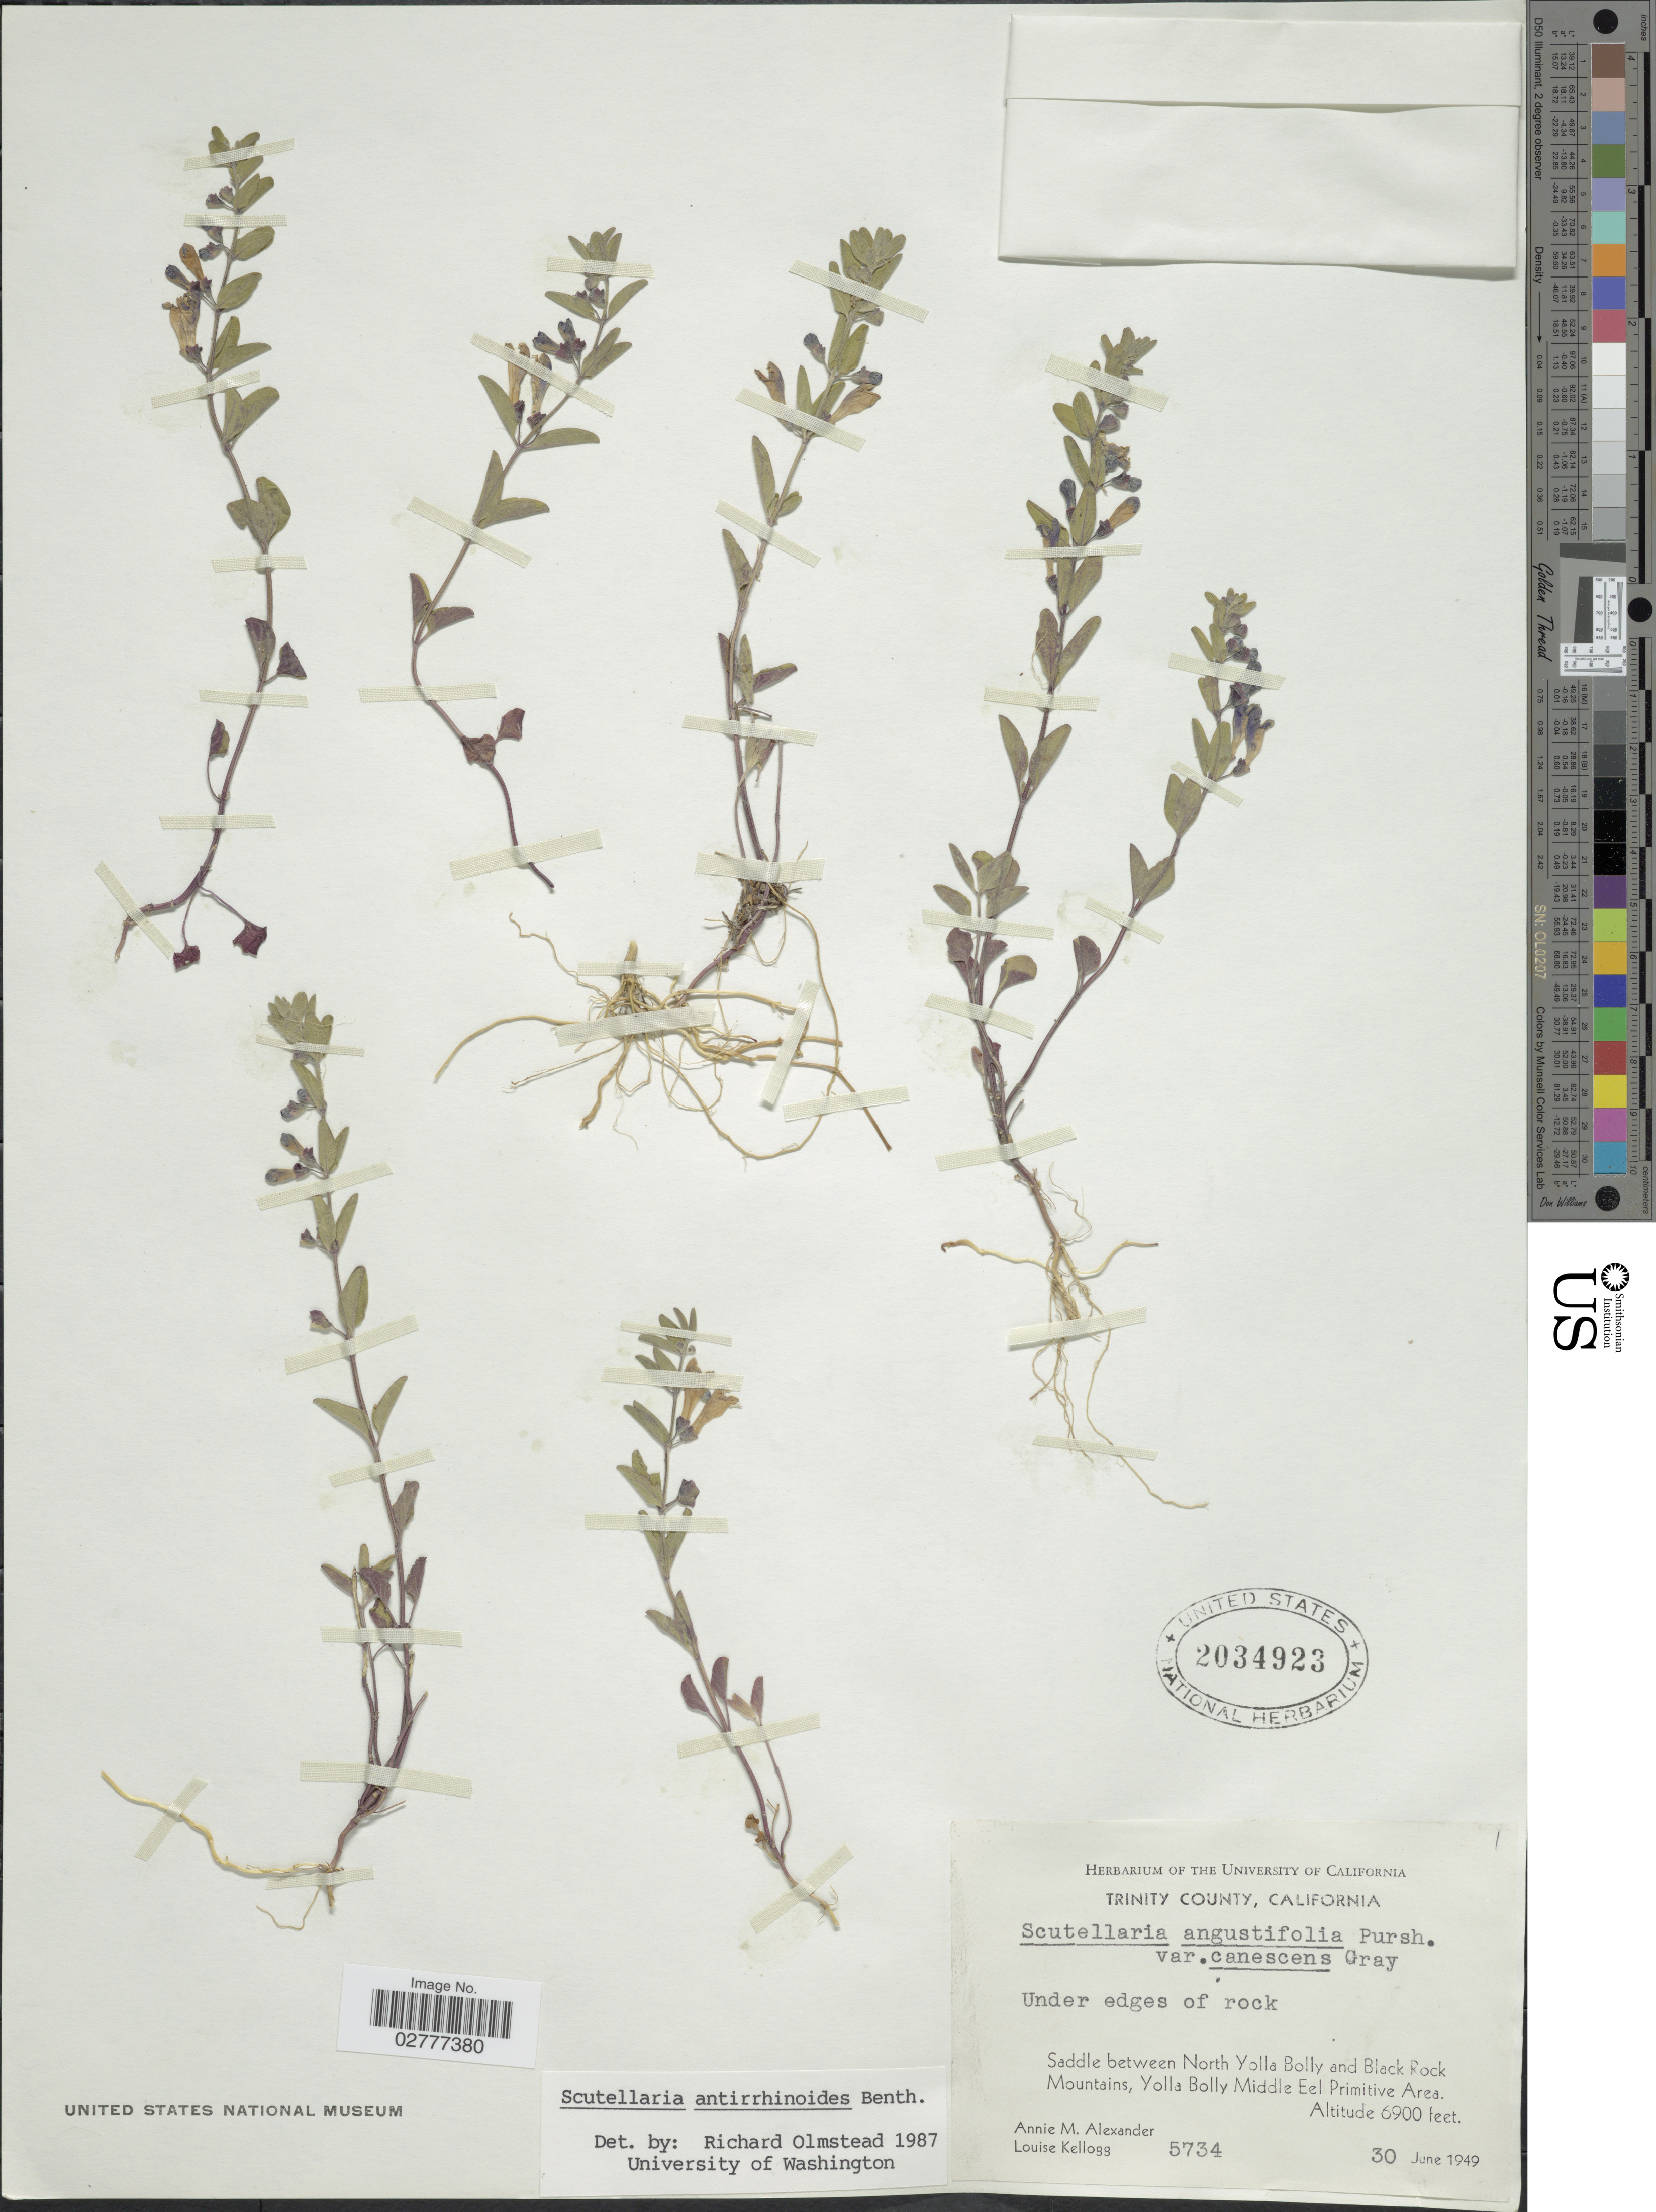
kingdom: Plantae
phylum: Tracheophyta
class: Magnoliopsida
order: Lamiales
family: Lamiaceae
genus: Scutellaria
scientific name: Scutellaria antirrhinoides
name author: Benth.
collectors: A. M. Alexander & L. Kellogg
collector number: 5734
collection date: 1949-06-30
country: United States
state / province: California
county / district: Trinity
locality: Trinity County. Saddle between North Yolla Bolly and Black Rock Mountains, Yolla Bolly Middle Eel Primitive Area.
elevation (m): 2103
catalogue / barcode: US 2034923